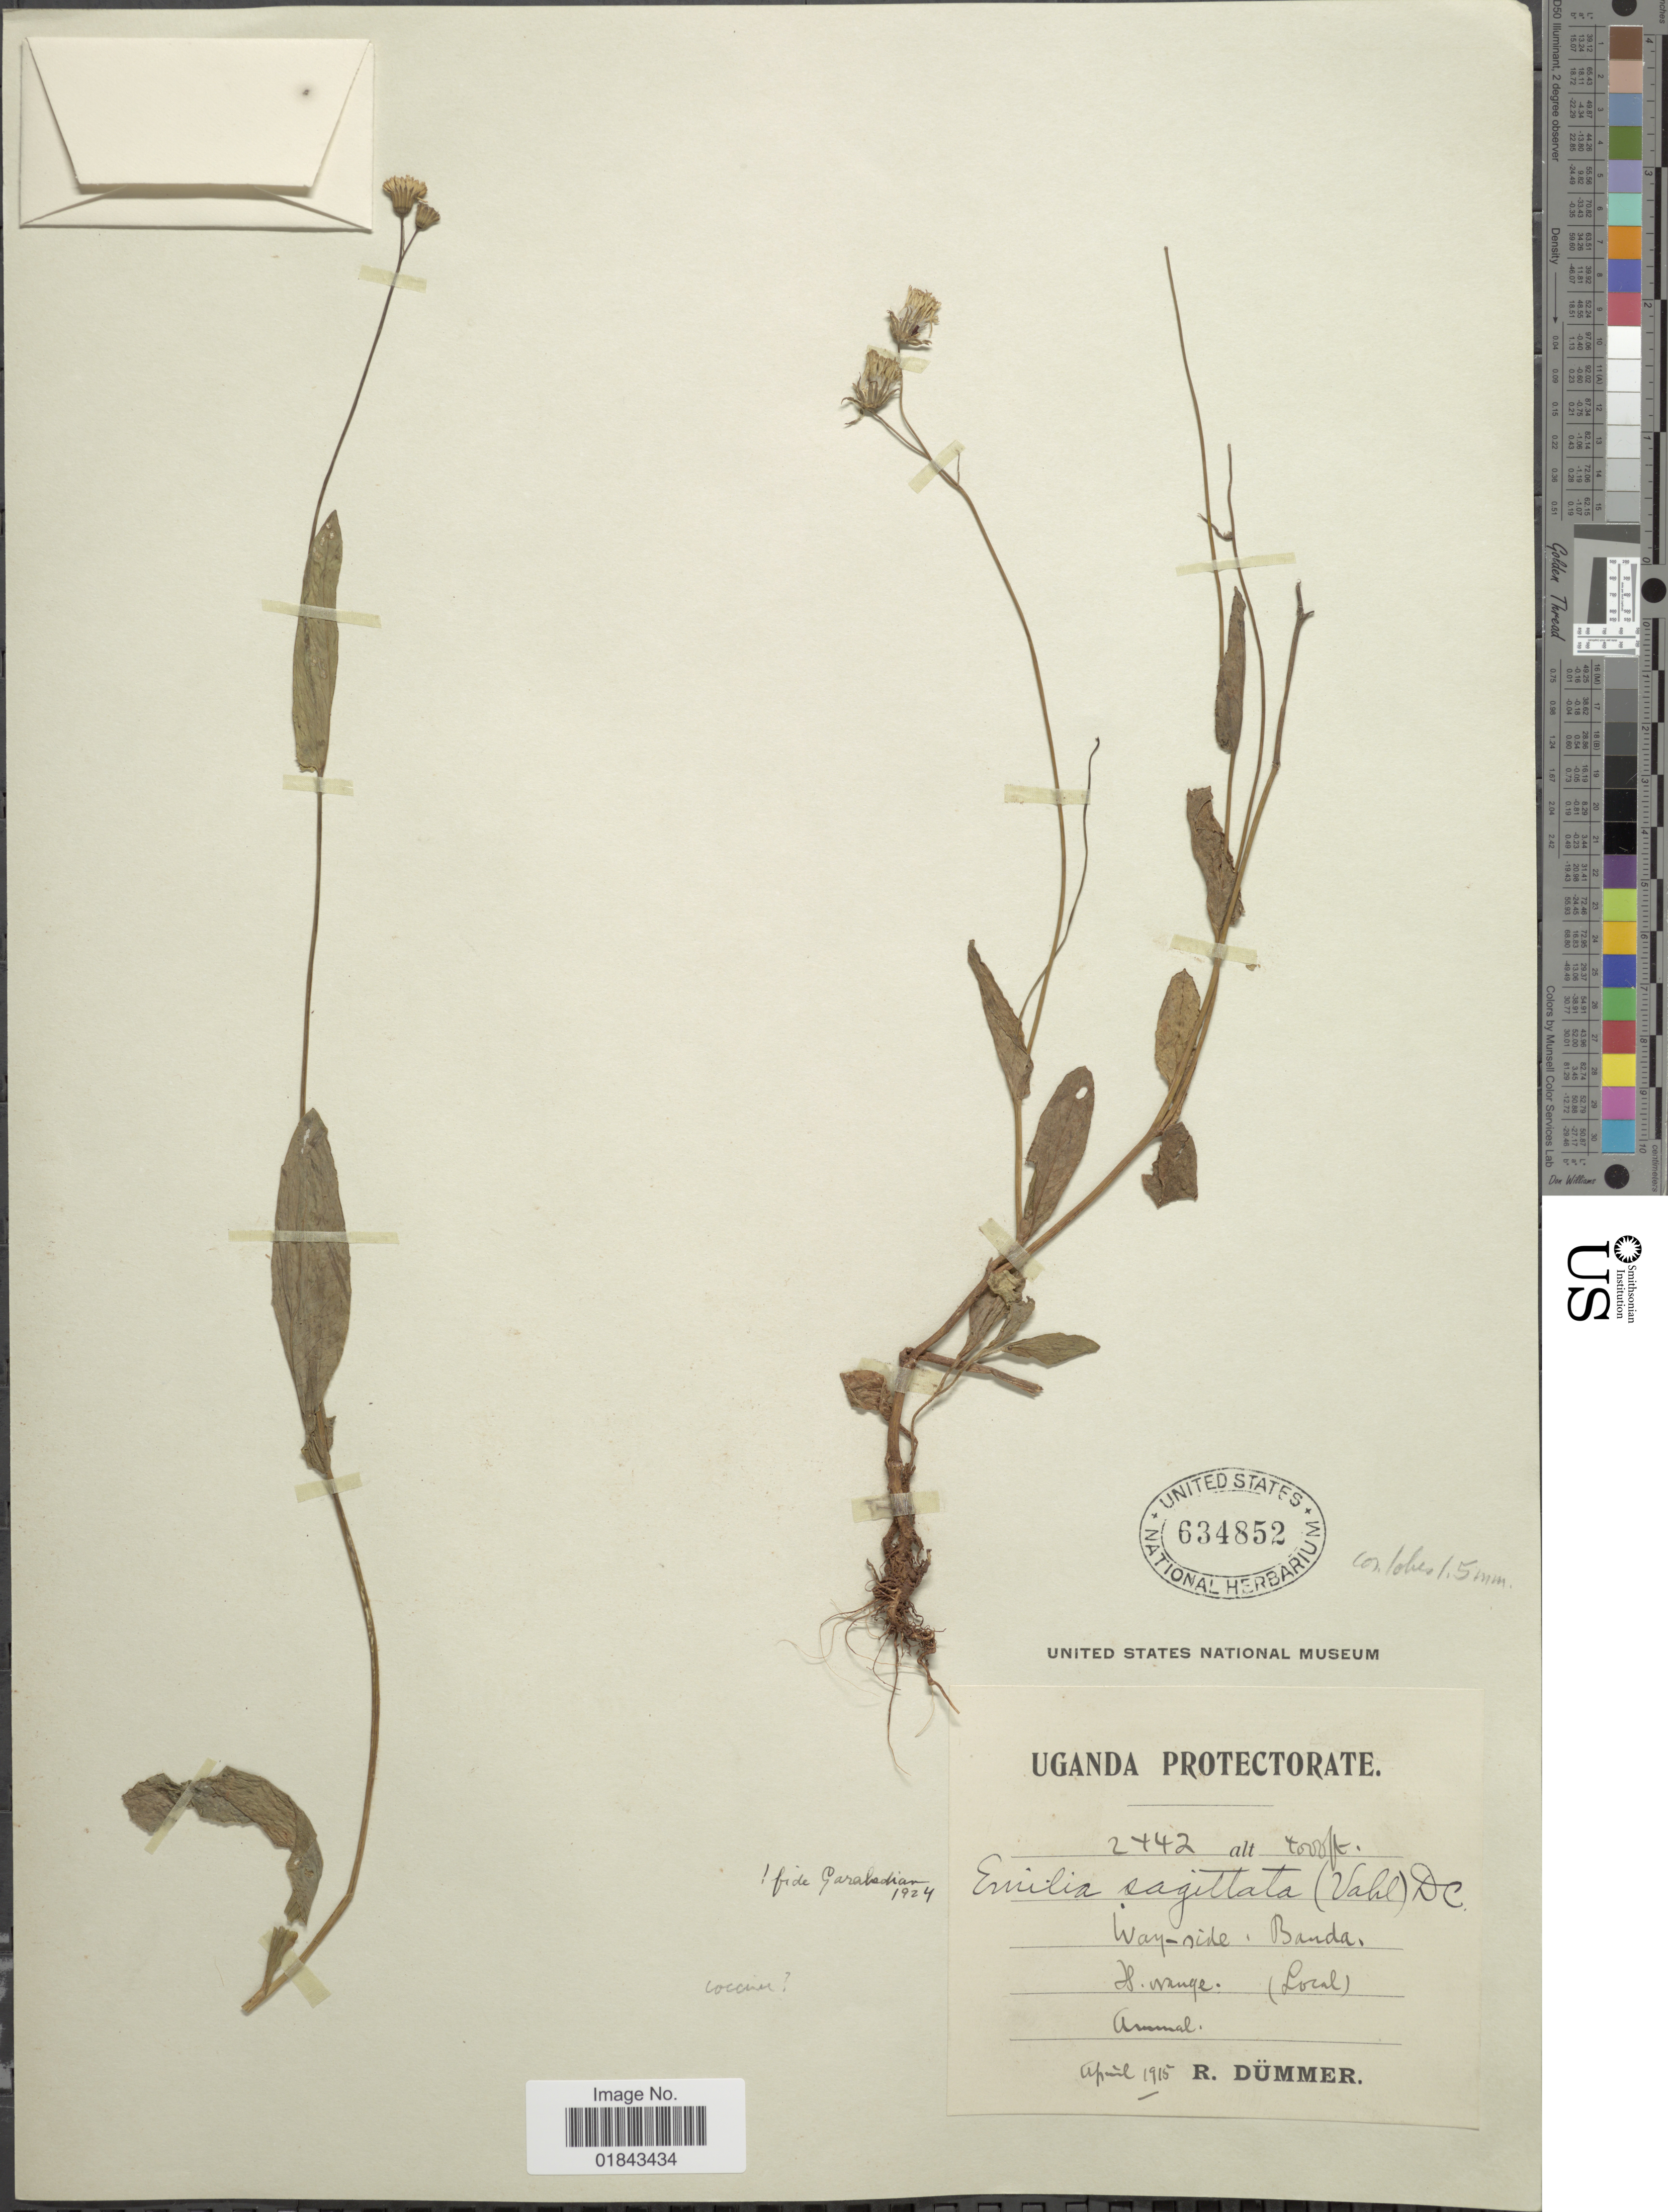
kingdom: Plantae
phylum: Tracheophyta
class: Magnoliopsida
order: Asterales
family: Asteraceae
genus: Emilia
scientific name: Emilia coccinea (Sims) Sweet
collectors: R. A. Dümmer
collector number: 2442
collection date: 1915-04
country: Uganda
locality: Way-side Banda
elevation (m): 305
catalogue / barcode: US 634852